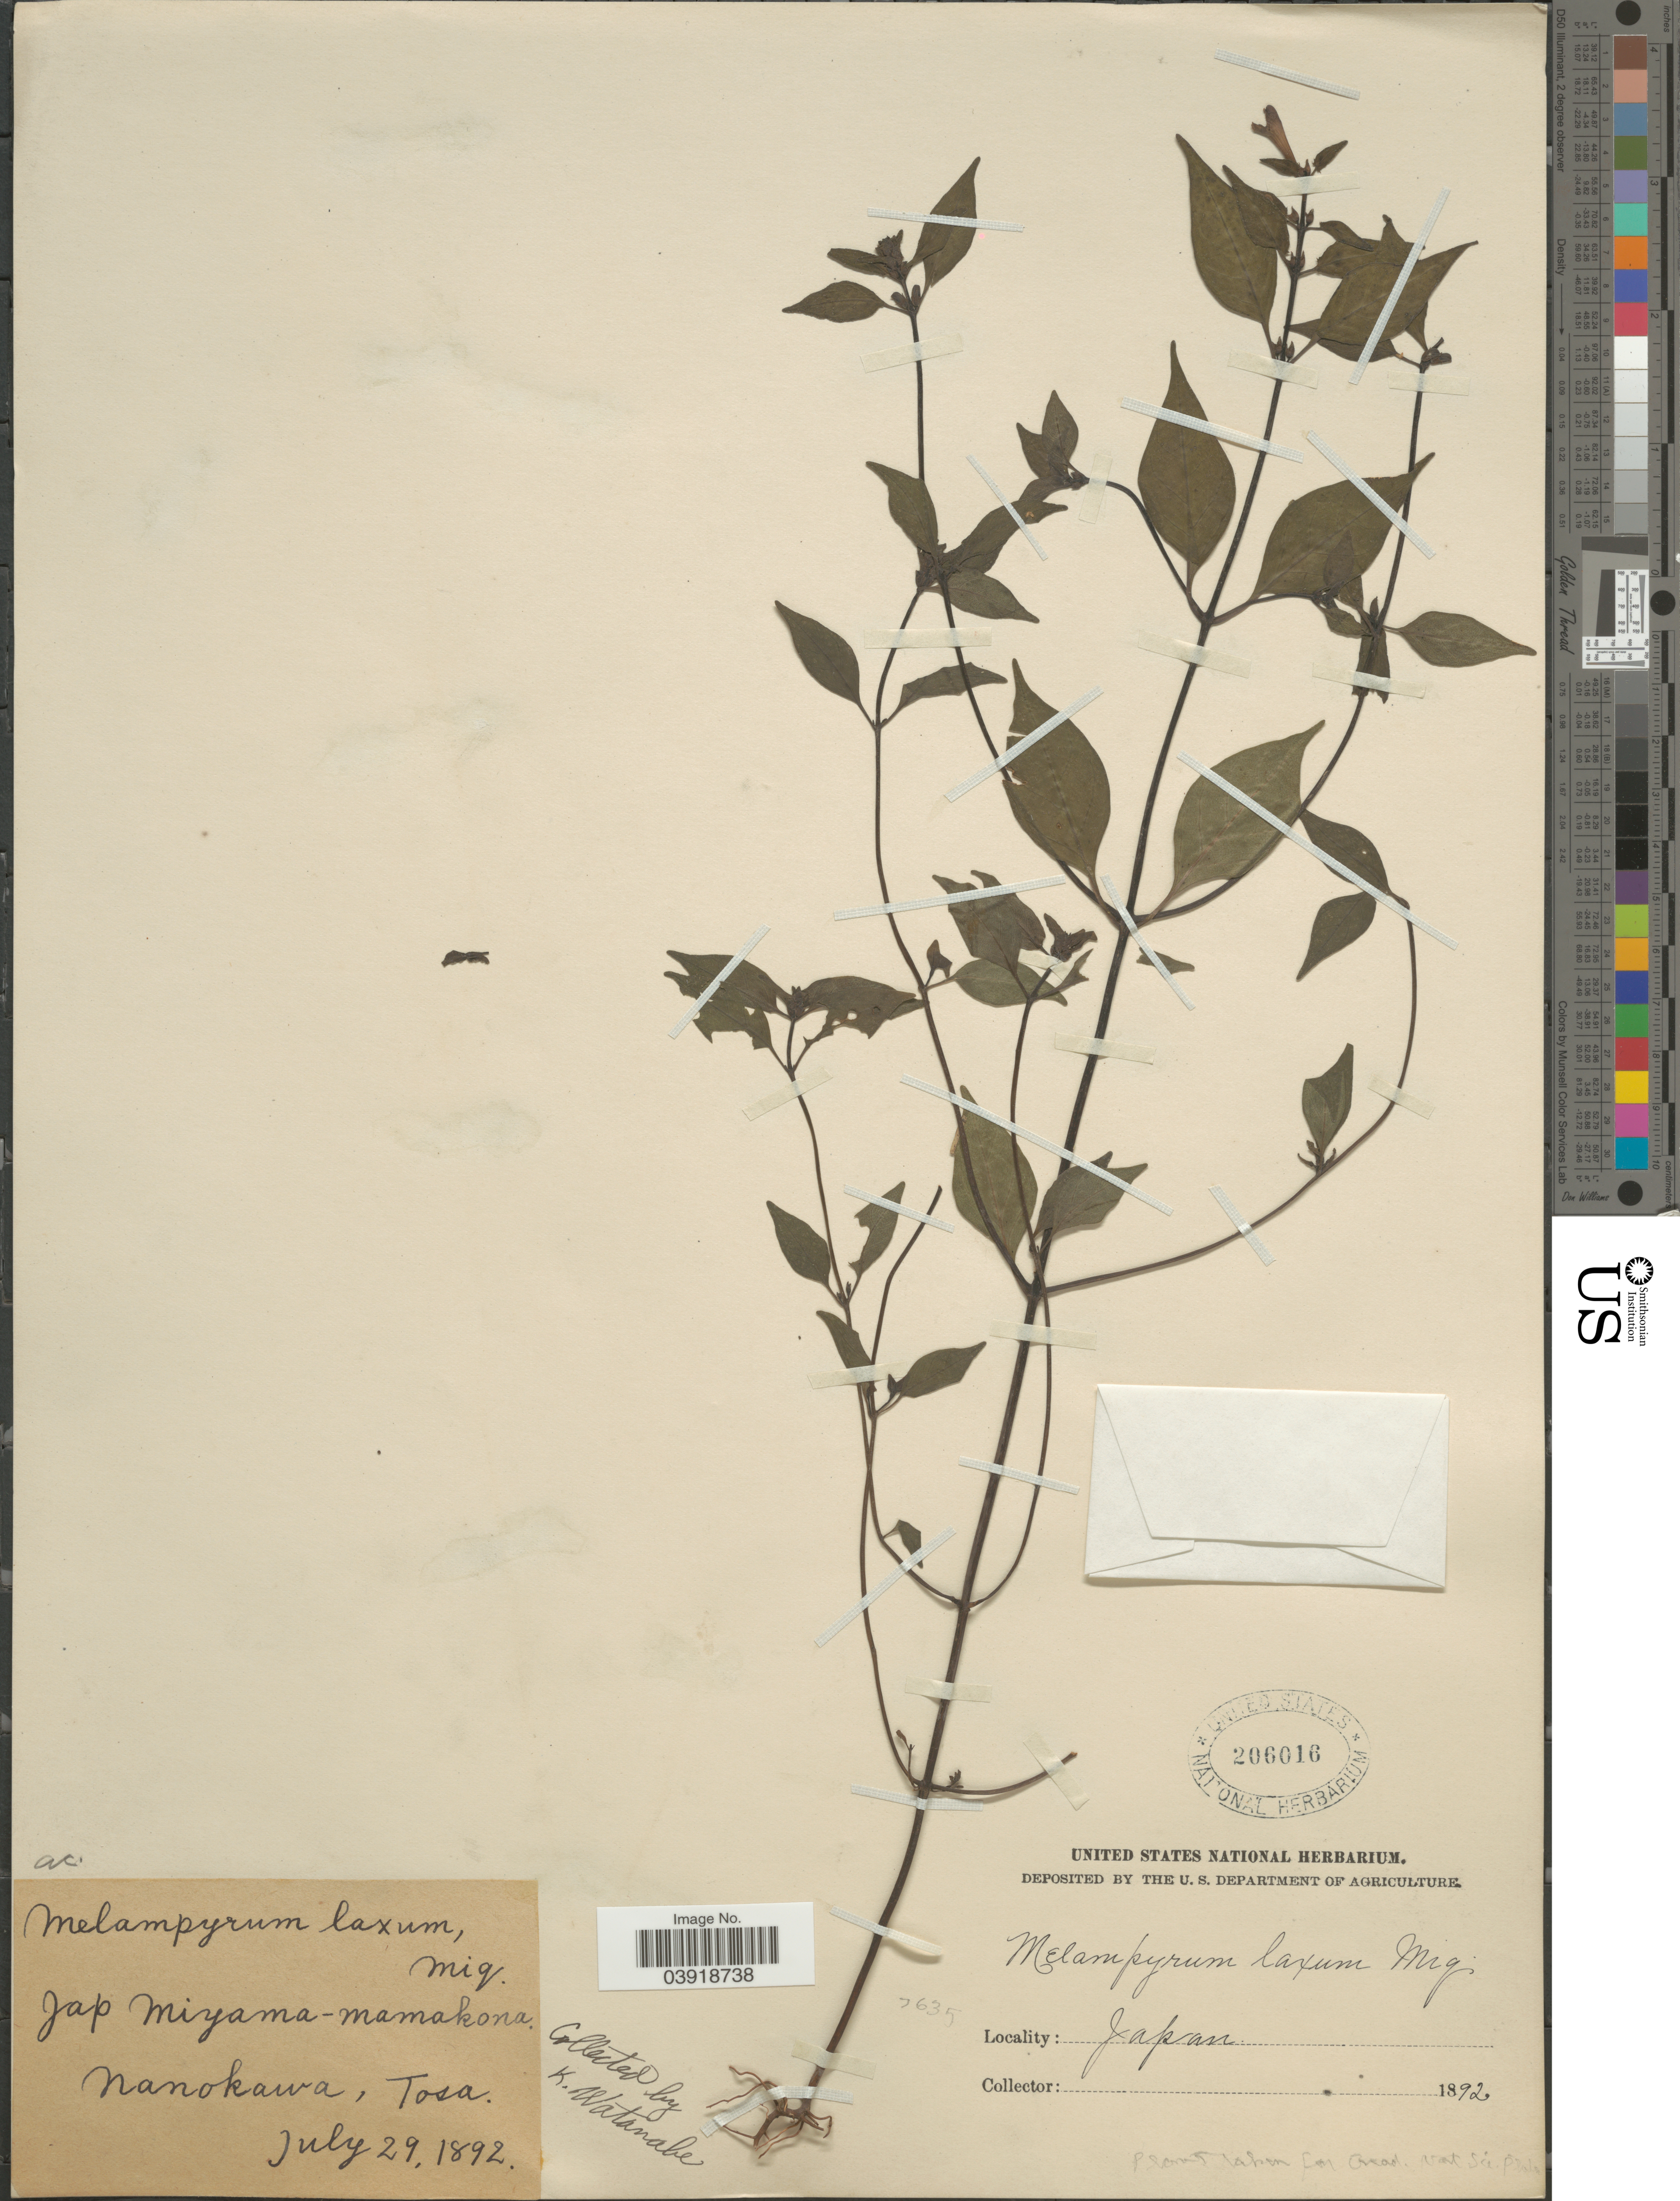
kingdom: Plantae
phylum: Tracheophyta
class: Magnoliopsida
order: Lamiales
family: Orobanchaceae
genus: Melampyrum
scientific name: Melampyrum laxum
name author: Miq.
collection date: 1892-07-29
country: Japan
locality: Nanokawa, Tosa.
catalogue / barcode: US 206016